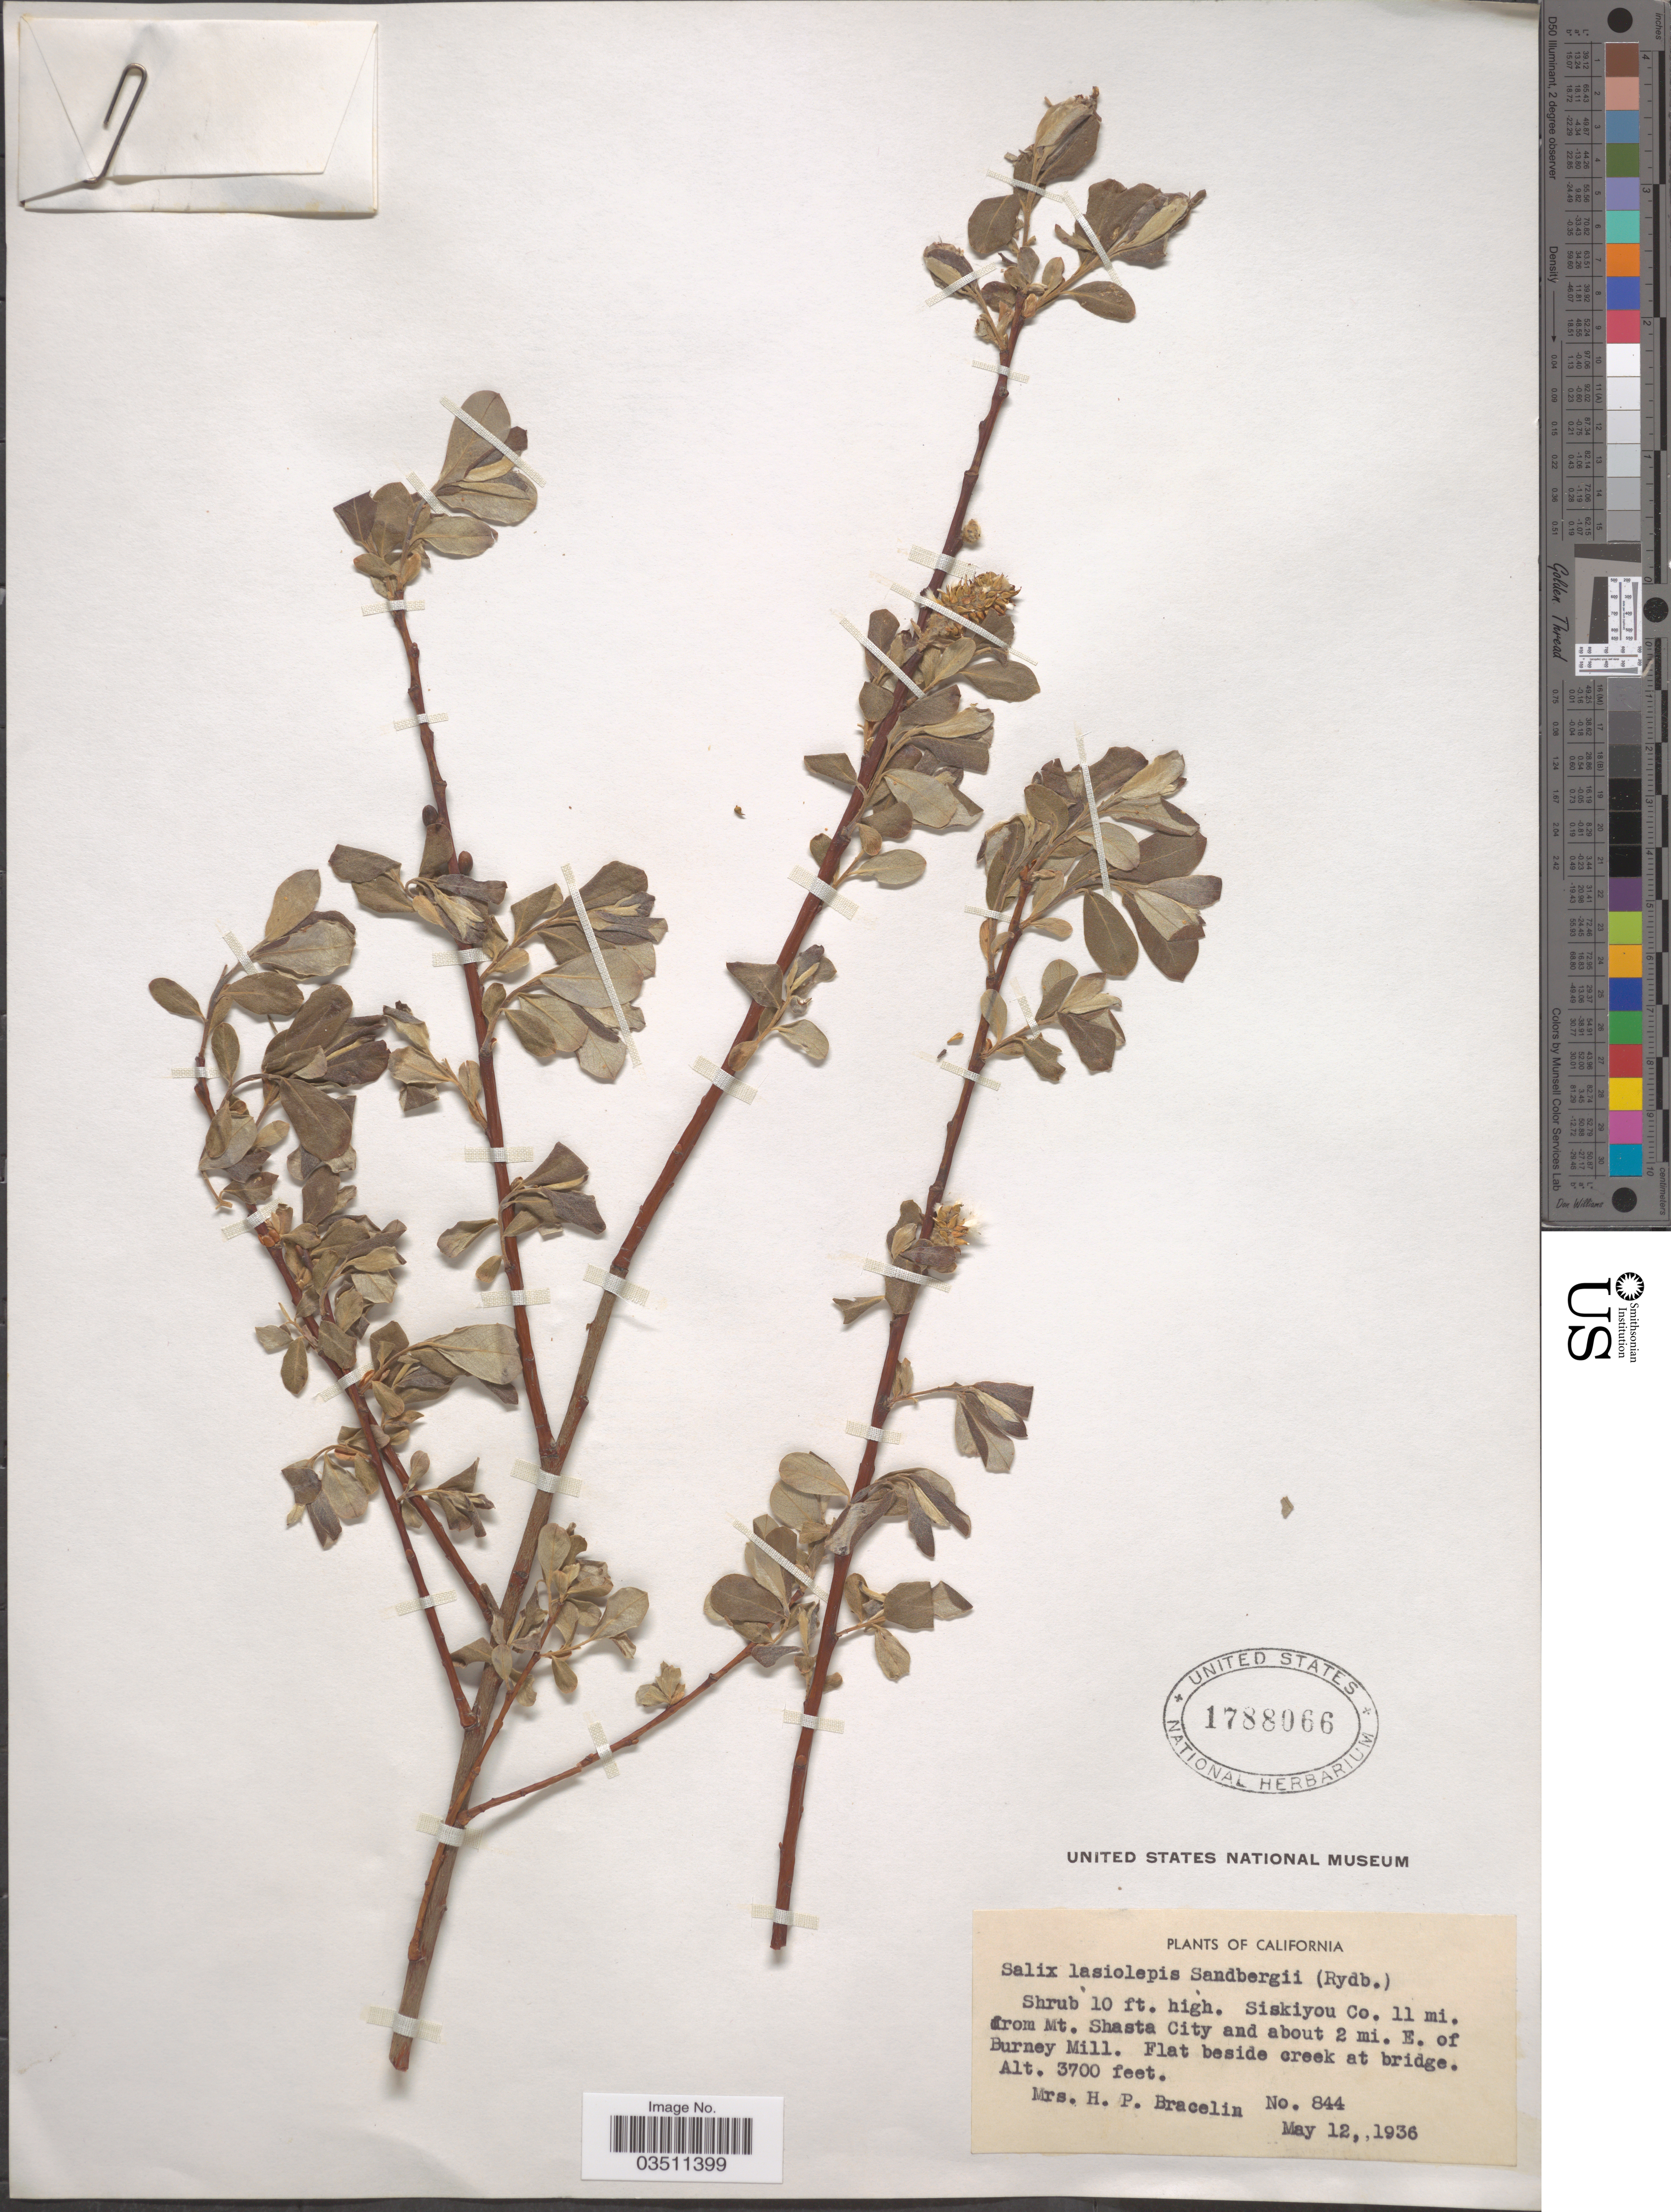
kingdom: Plantae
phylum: Tracheophyta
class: Magnoliopsida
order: Malpighiales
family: Salicaceae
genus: Salix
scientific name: Salix lasiolepis var. sandbergii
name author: (Rydb.) C.R. Ball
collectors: H. Bracelin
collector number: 844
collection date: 1936-05-12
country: United States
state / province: California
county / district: Siskiyou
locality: Siskiyou Co. 11 mi. from Mt. Shasta City and about 2 mi. E. of Burney Mill. Flat beside creek at bridge.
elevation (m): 1128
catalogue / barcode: US 1788066